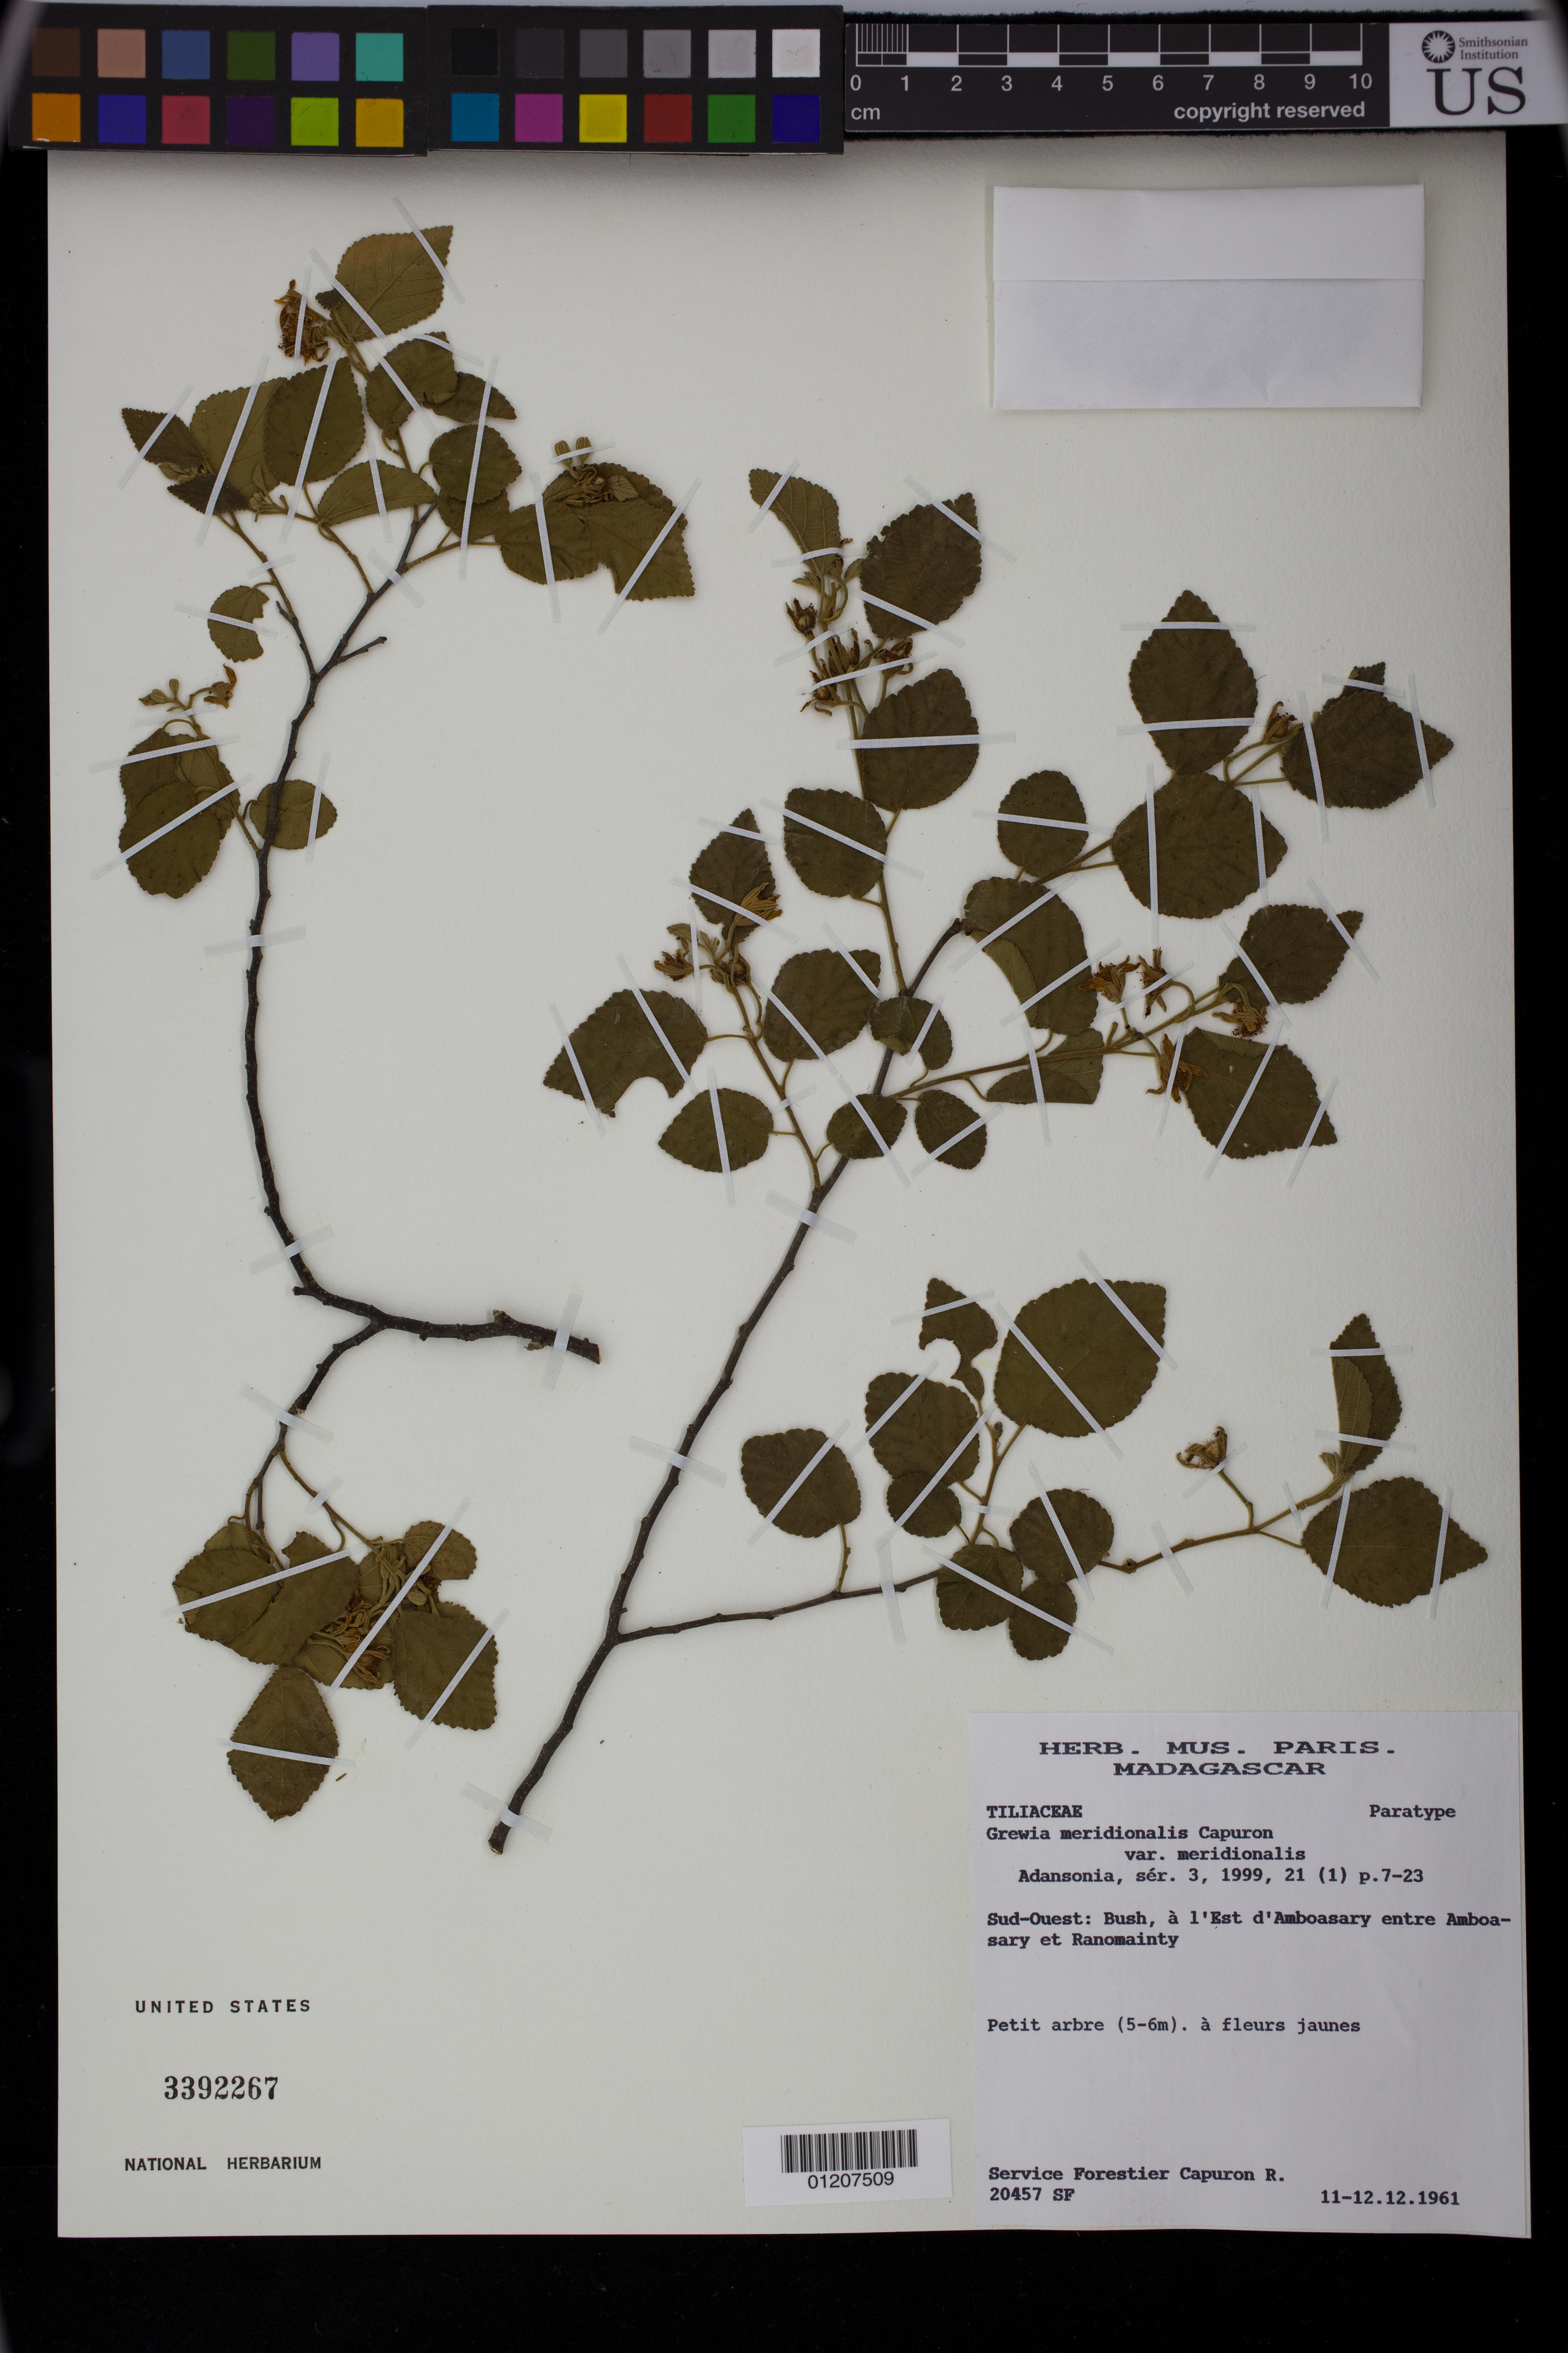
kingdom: Plantae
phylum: Tracheophyta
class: Magnoliopsida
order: Malvales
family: Malvaceae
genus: Grewia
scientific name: Grewia meridionalis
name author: Capuron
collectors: R. P. Capuron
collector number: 20457 SF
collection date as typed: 11 Dec 1961 to 12 Dec 1961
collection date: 1961-12-11/1961-12-12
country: Madagascar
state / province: Anosy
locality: Sud-Ouest: Bush a l'Est d'Amboasary entre Amboasary et Ranomainty.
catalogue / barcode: US 3392267